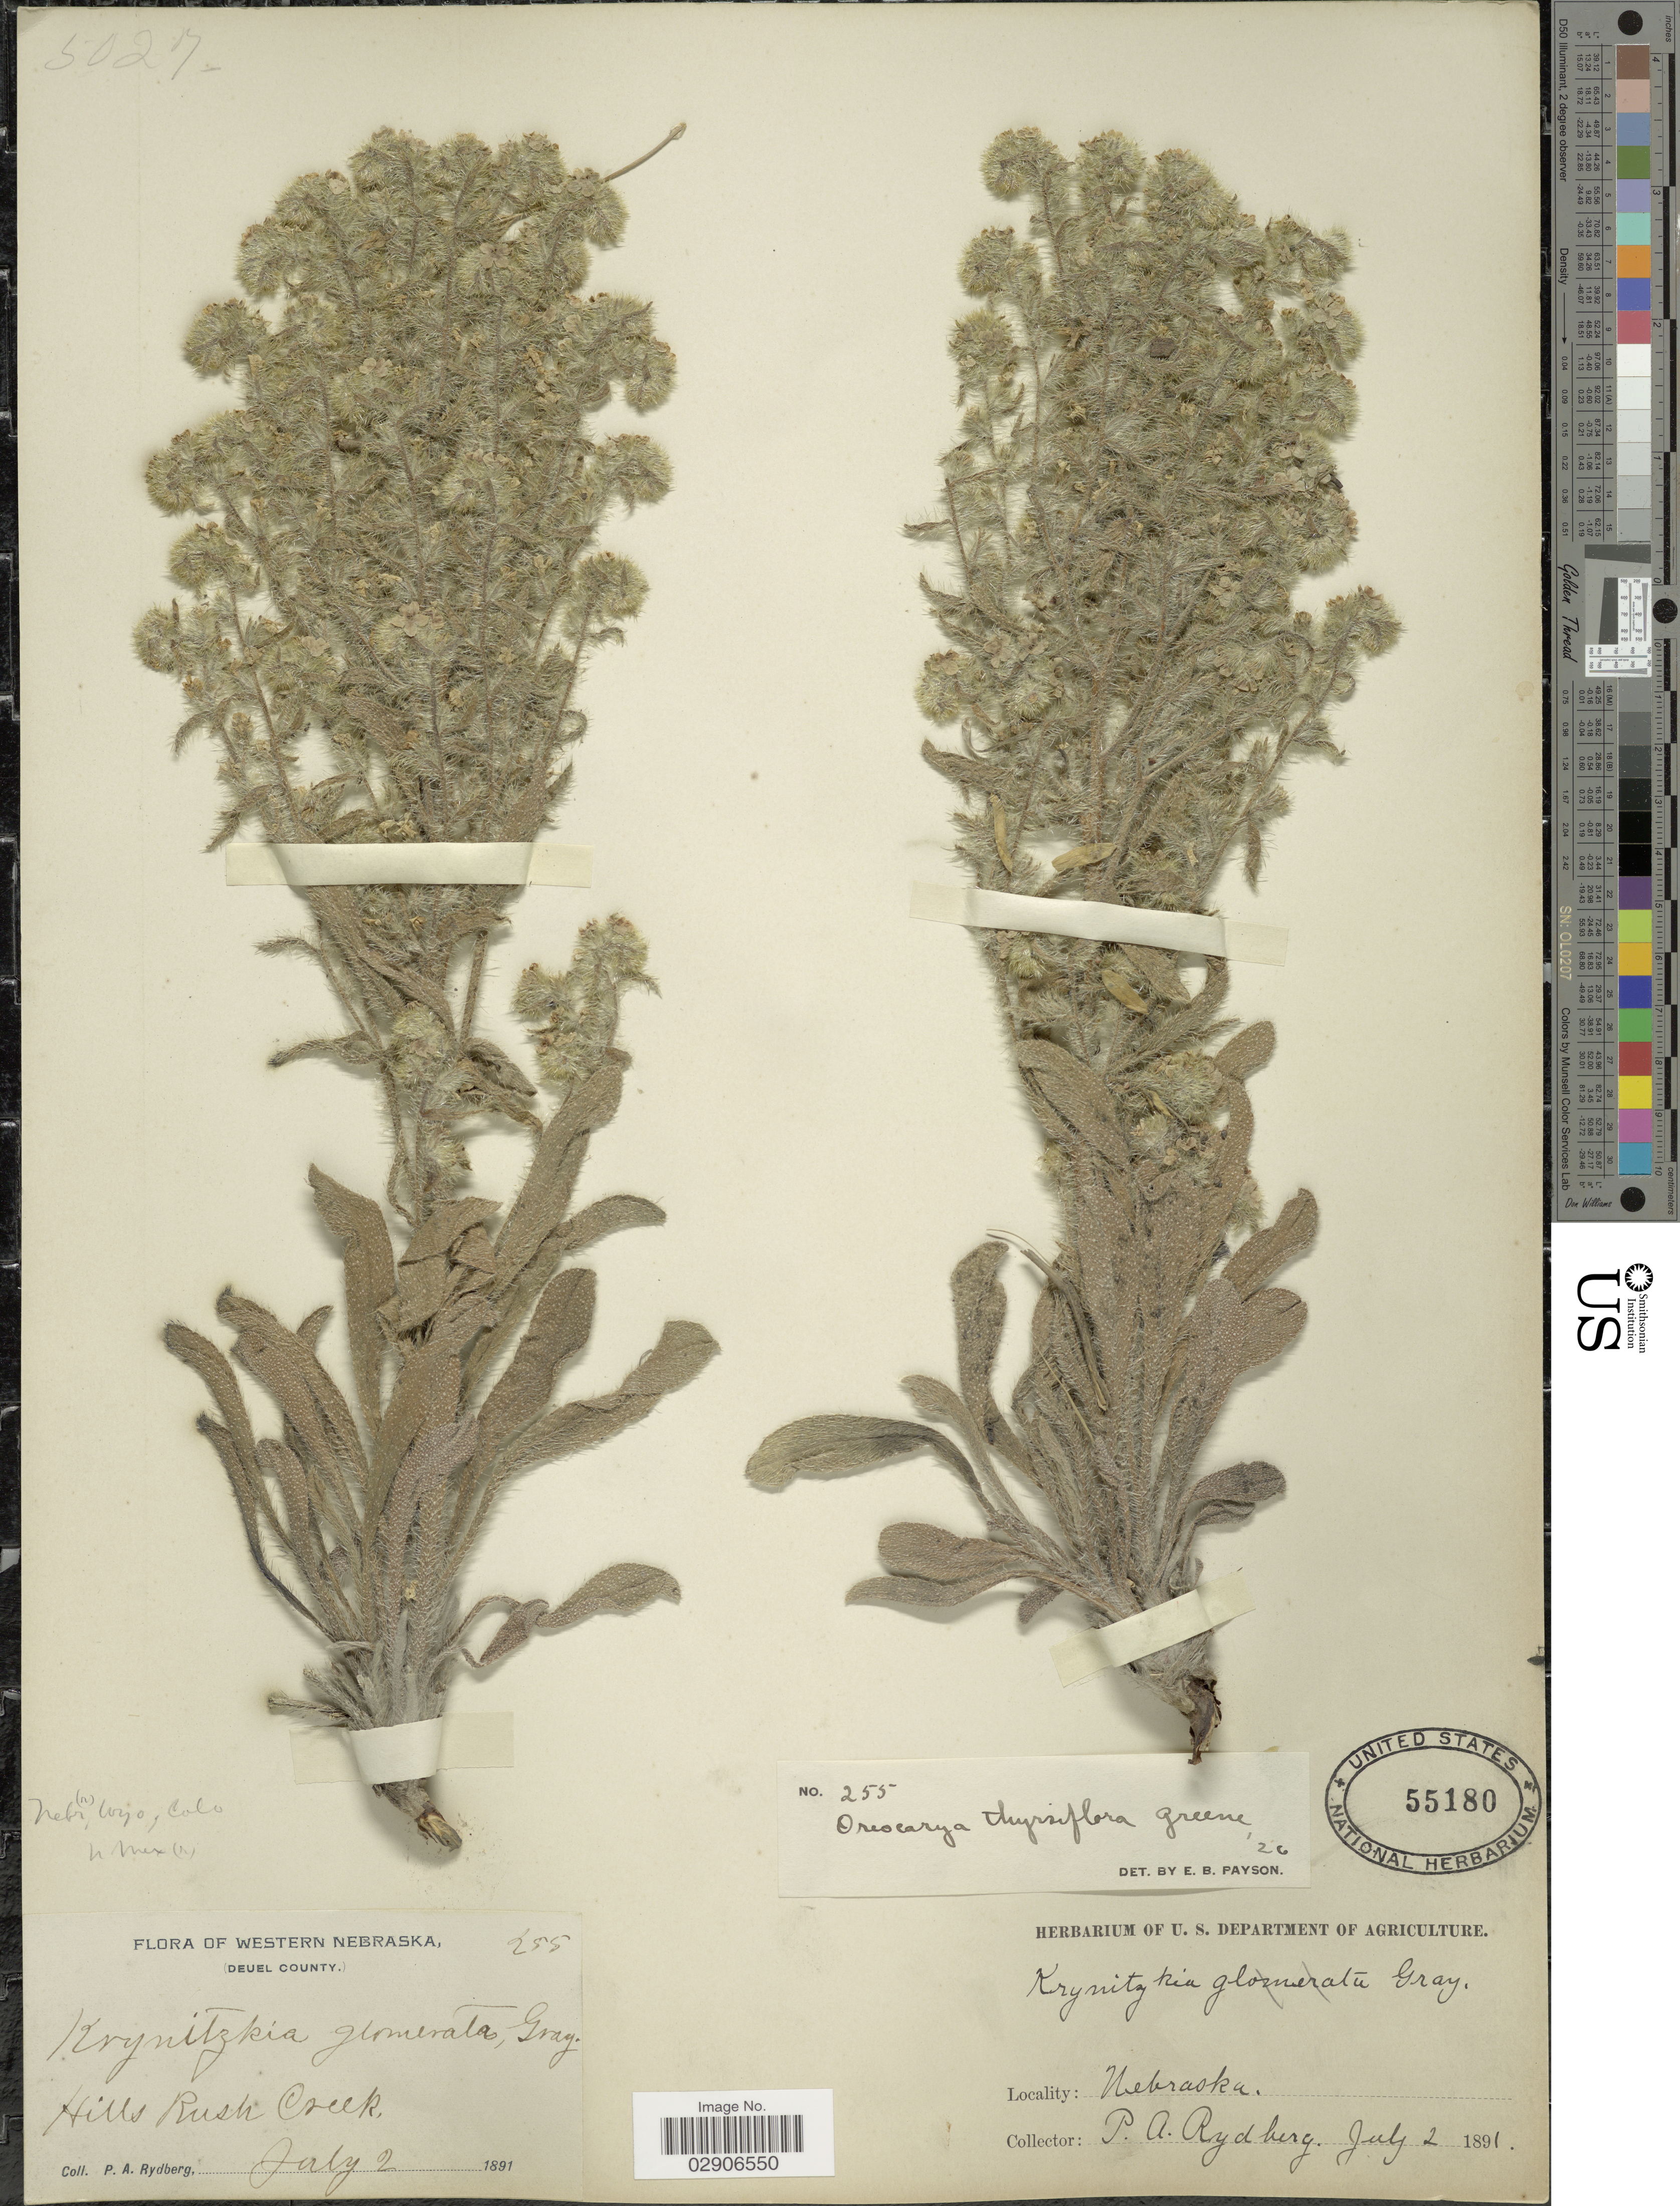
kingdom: Plantae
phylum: Tracheophyta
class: Magnoliopsida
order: Boraginales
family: Boraginaceae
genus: Oreocarya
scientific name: Oreocarya thyrsiflora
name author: Greene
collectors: P. A. Rydberg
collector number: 255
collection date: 1891-07-02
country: United States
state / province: Nebraska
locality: Hills Rush Creek. Nebraska. Western Nebraska. Deuel County.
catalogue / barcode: US 55180